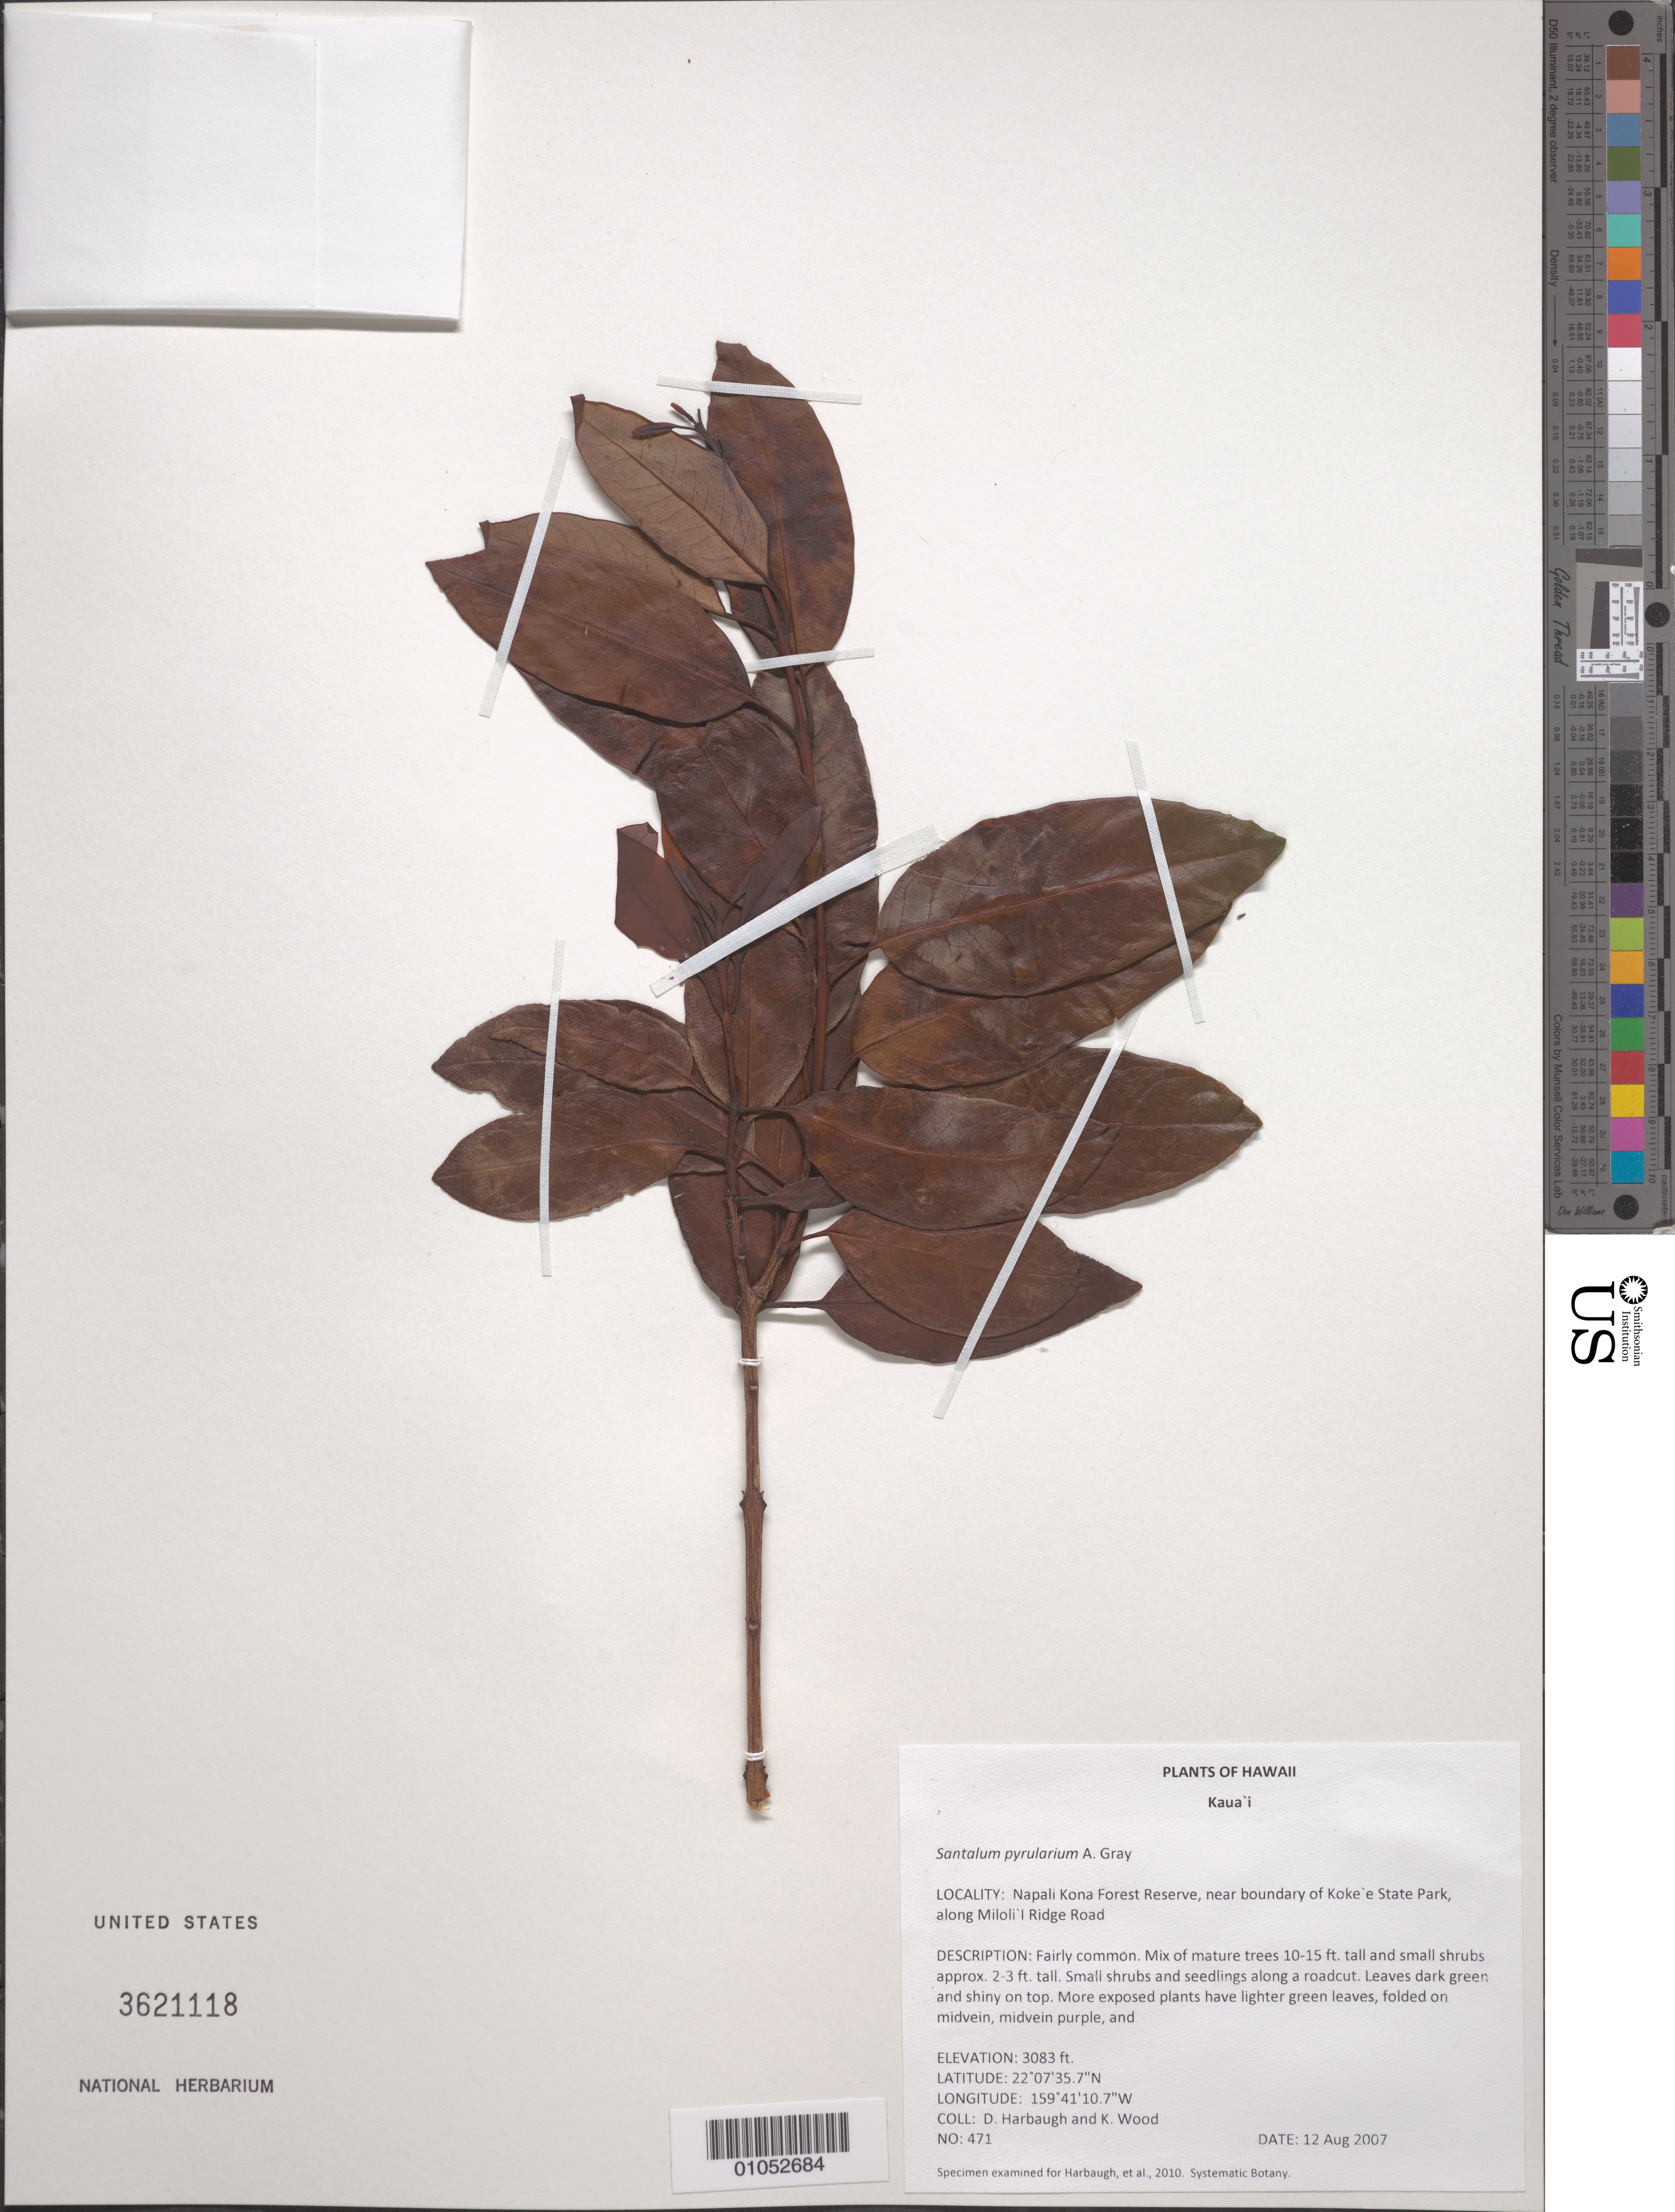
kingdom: Plantae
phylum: Tracheophyta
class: Magnoliopsida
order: Santalales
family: Santalaceae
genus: Santalum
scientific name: Santalum pyrularium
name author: A. Gray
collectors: D. Harbaugh & K. Wood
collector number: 471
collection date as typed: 12 Aug 2007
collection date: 2007-08-12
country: United States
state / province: Hawaii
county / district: Kauai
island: Kaua'i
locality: Napali Kona Forest Reserve, near boundary of Kokee State park along Milolil Ridge Road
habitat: In mixed mesic forest.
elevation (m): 940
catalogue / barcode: US 3621118